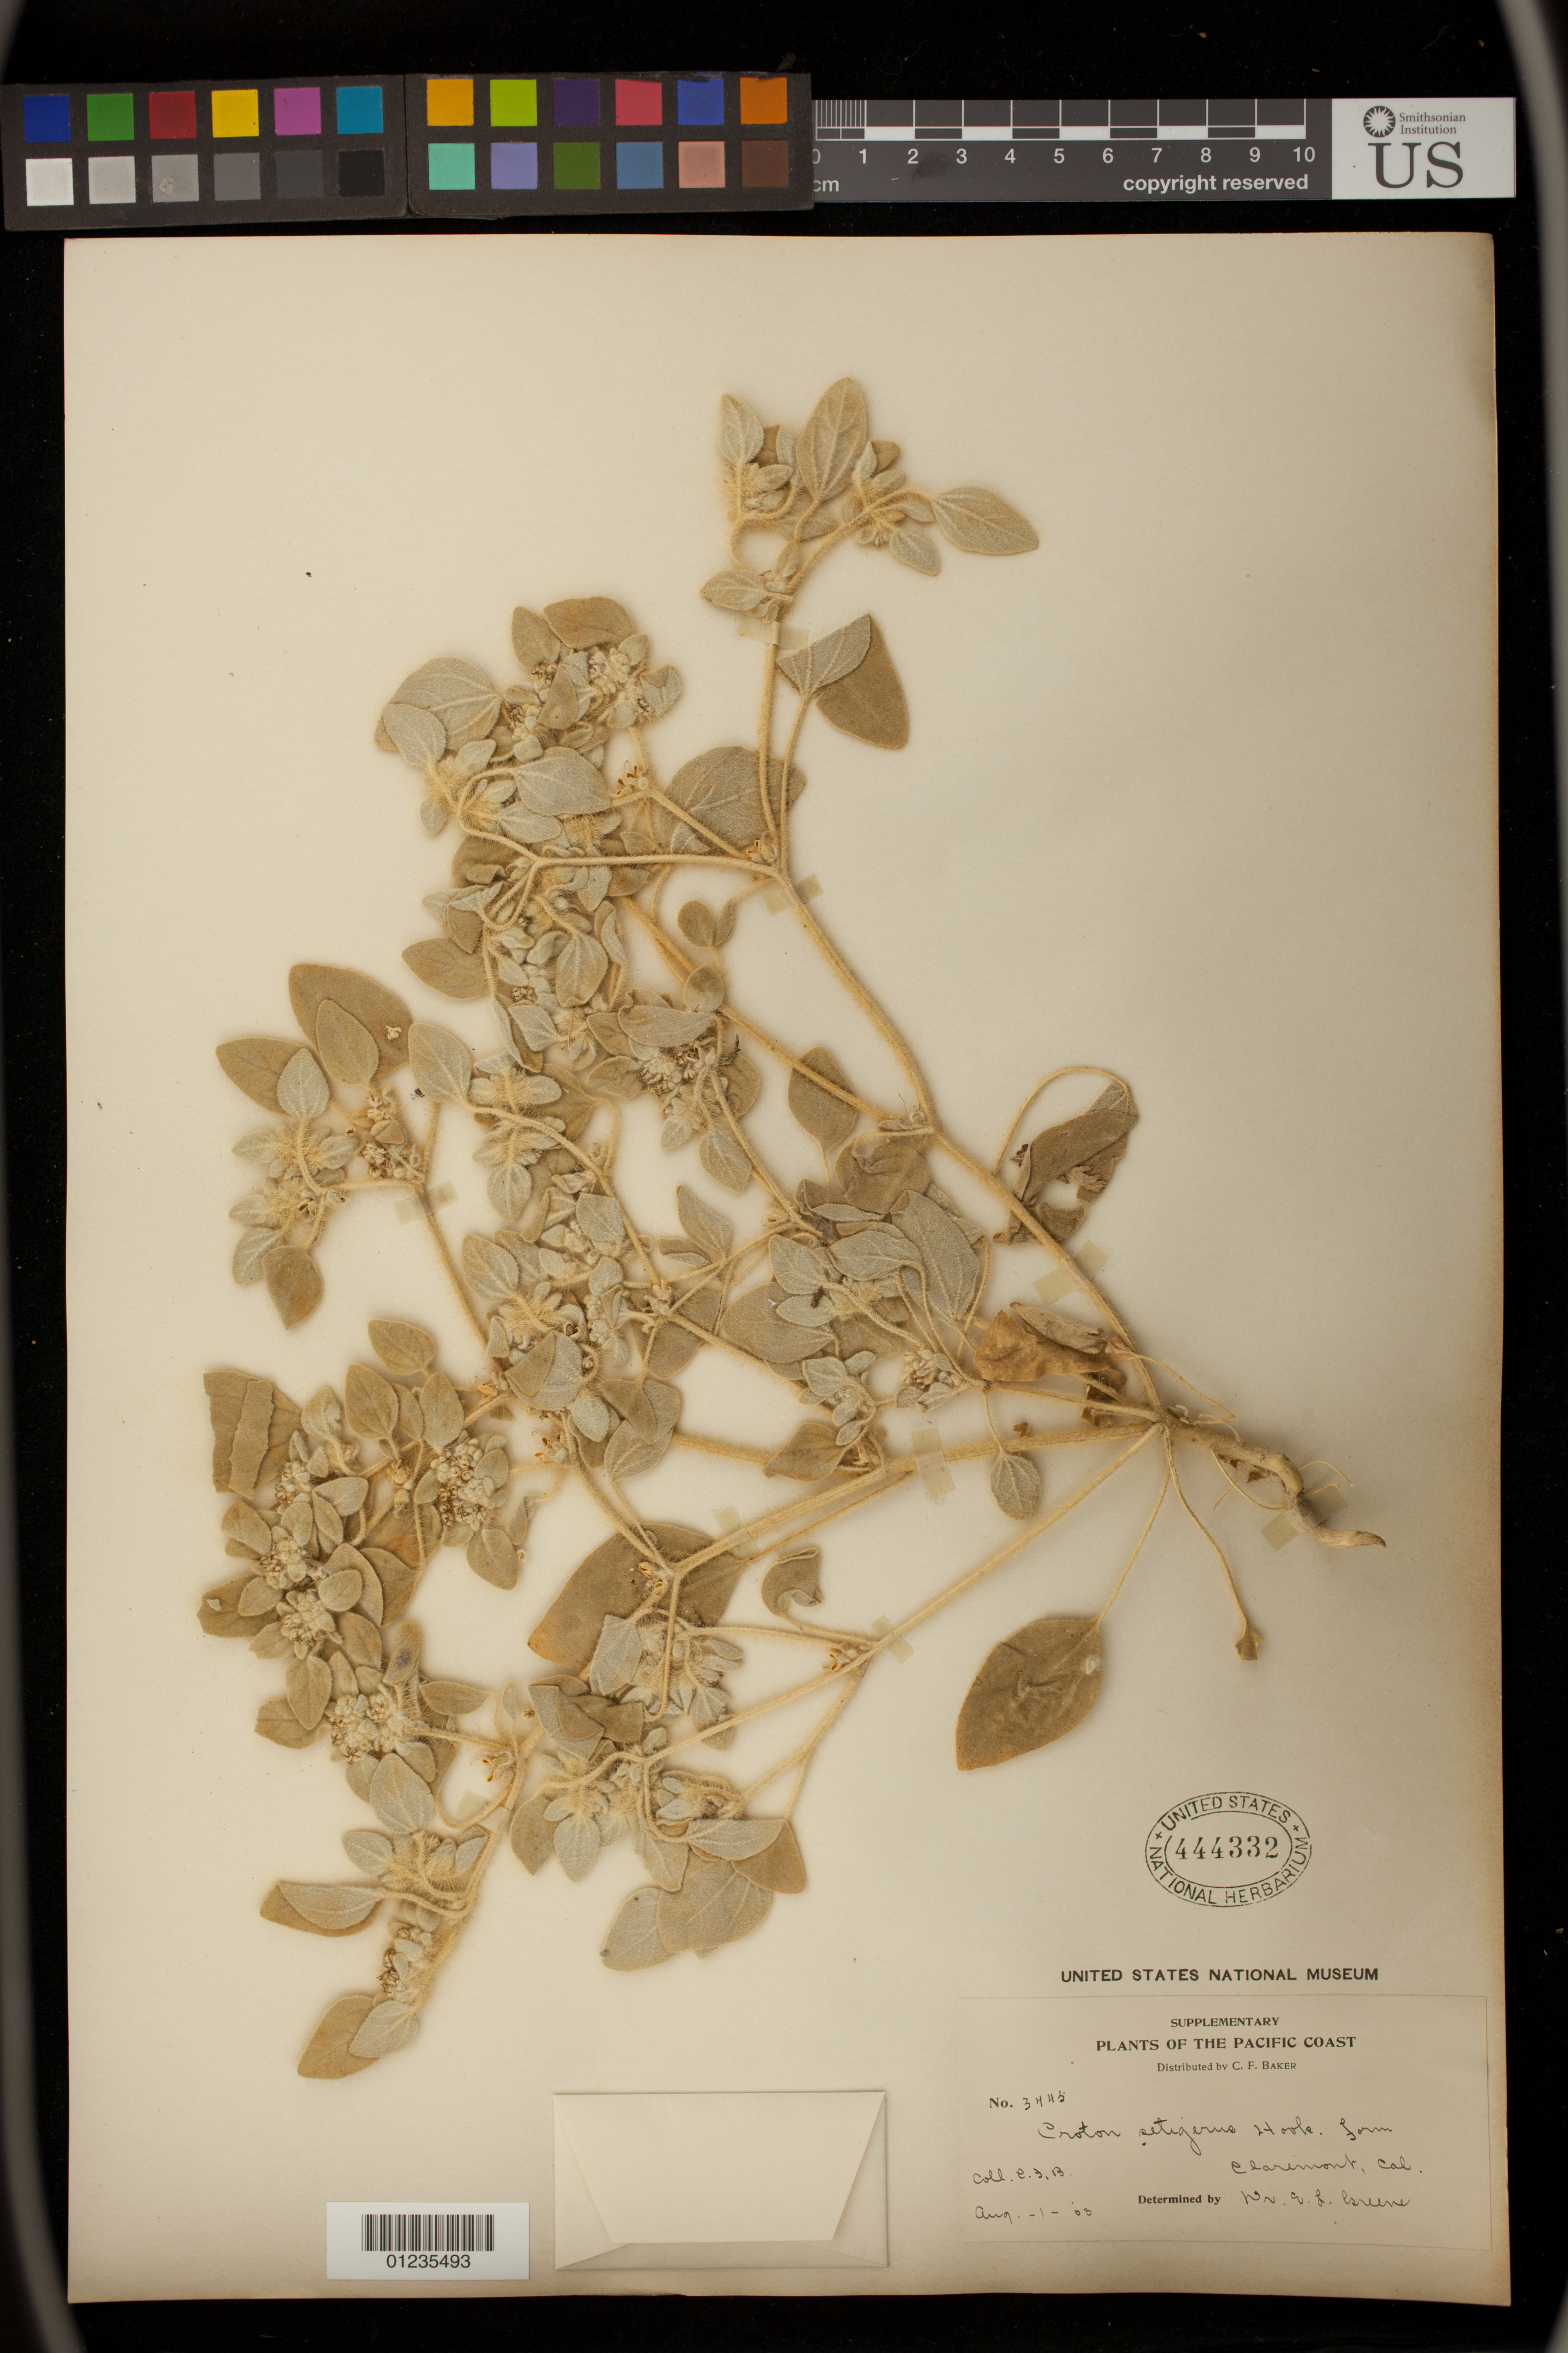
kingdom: Plantae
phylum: Tracheophyta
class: Magnoliopsida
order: Malpighiales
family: Euphorbiaceae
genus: Eremocarpus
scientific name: Eremocarpus setigerus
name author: (Hook.) Benth.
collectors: C. F. Baker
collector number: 3445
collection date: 1903-08-01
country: United States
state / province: California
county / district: Los Angeles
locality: Claremont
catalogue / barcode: US 444332